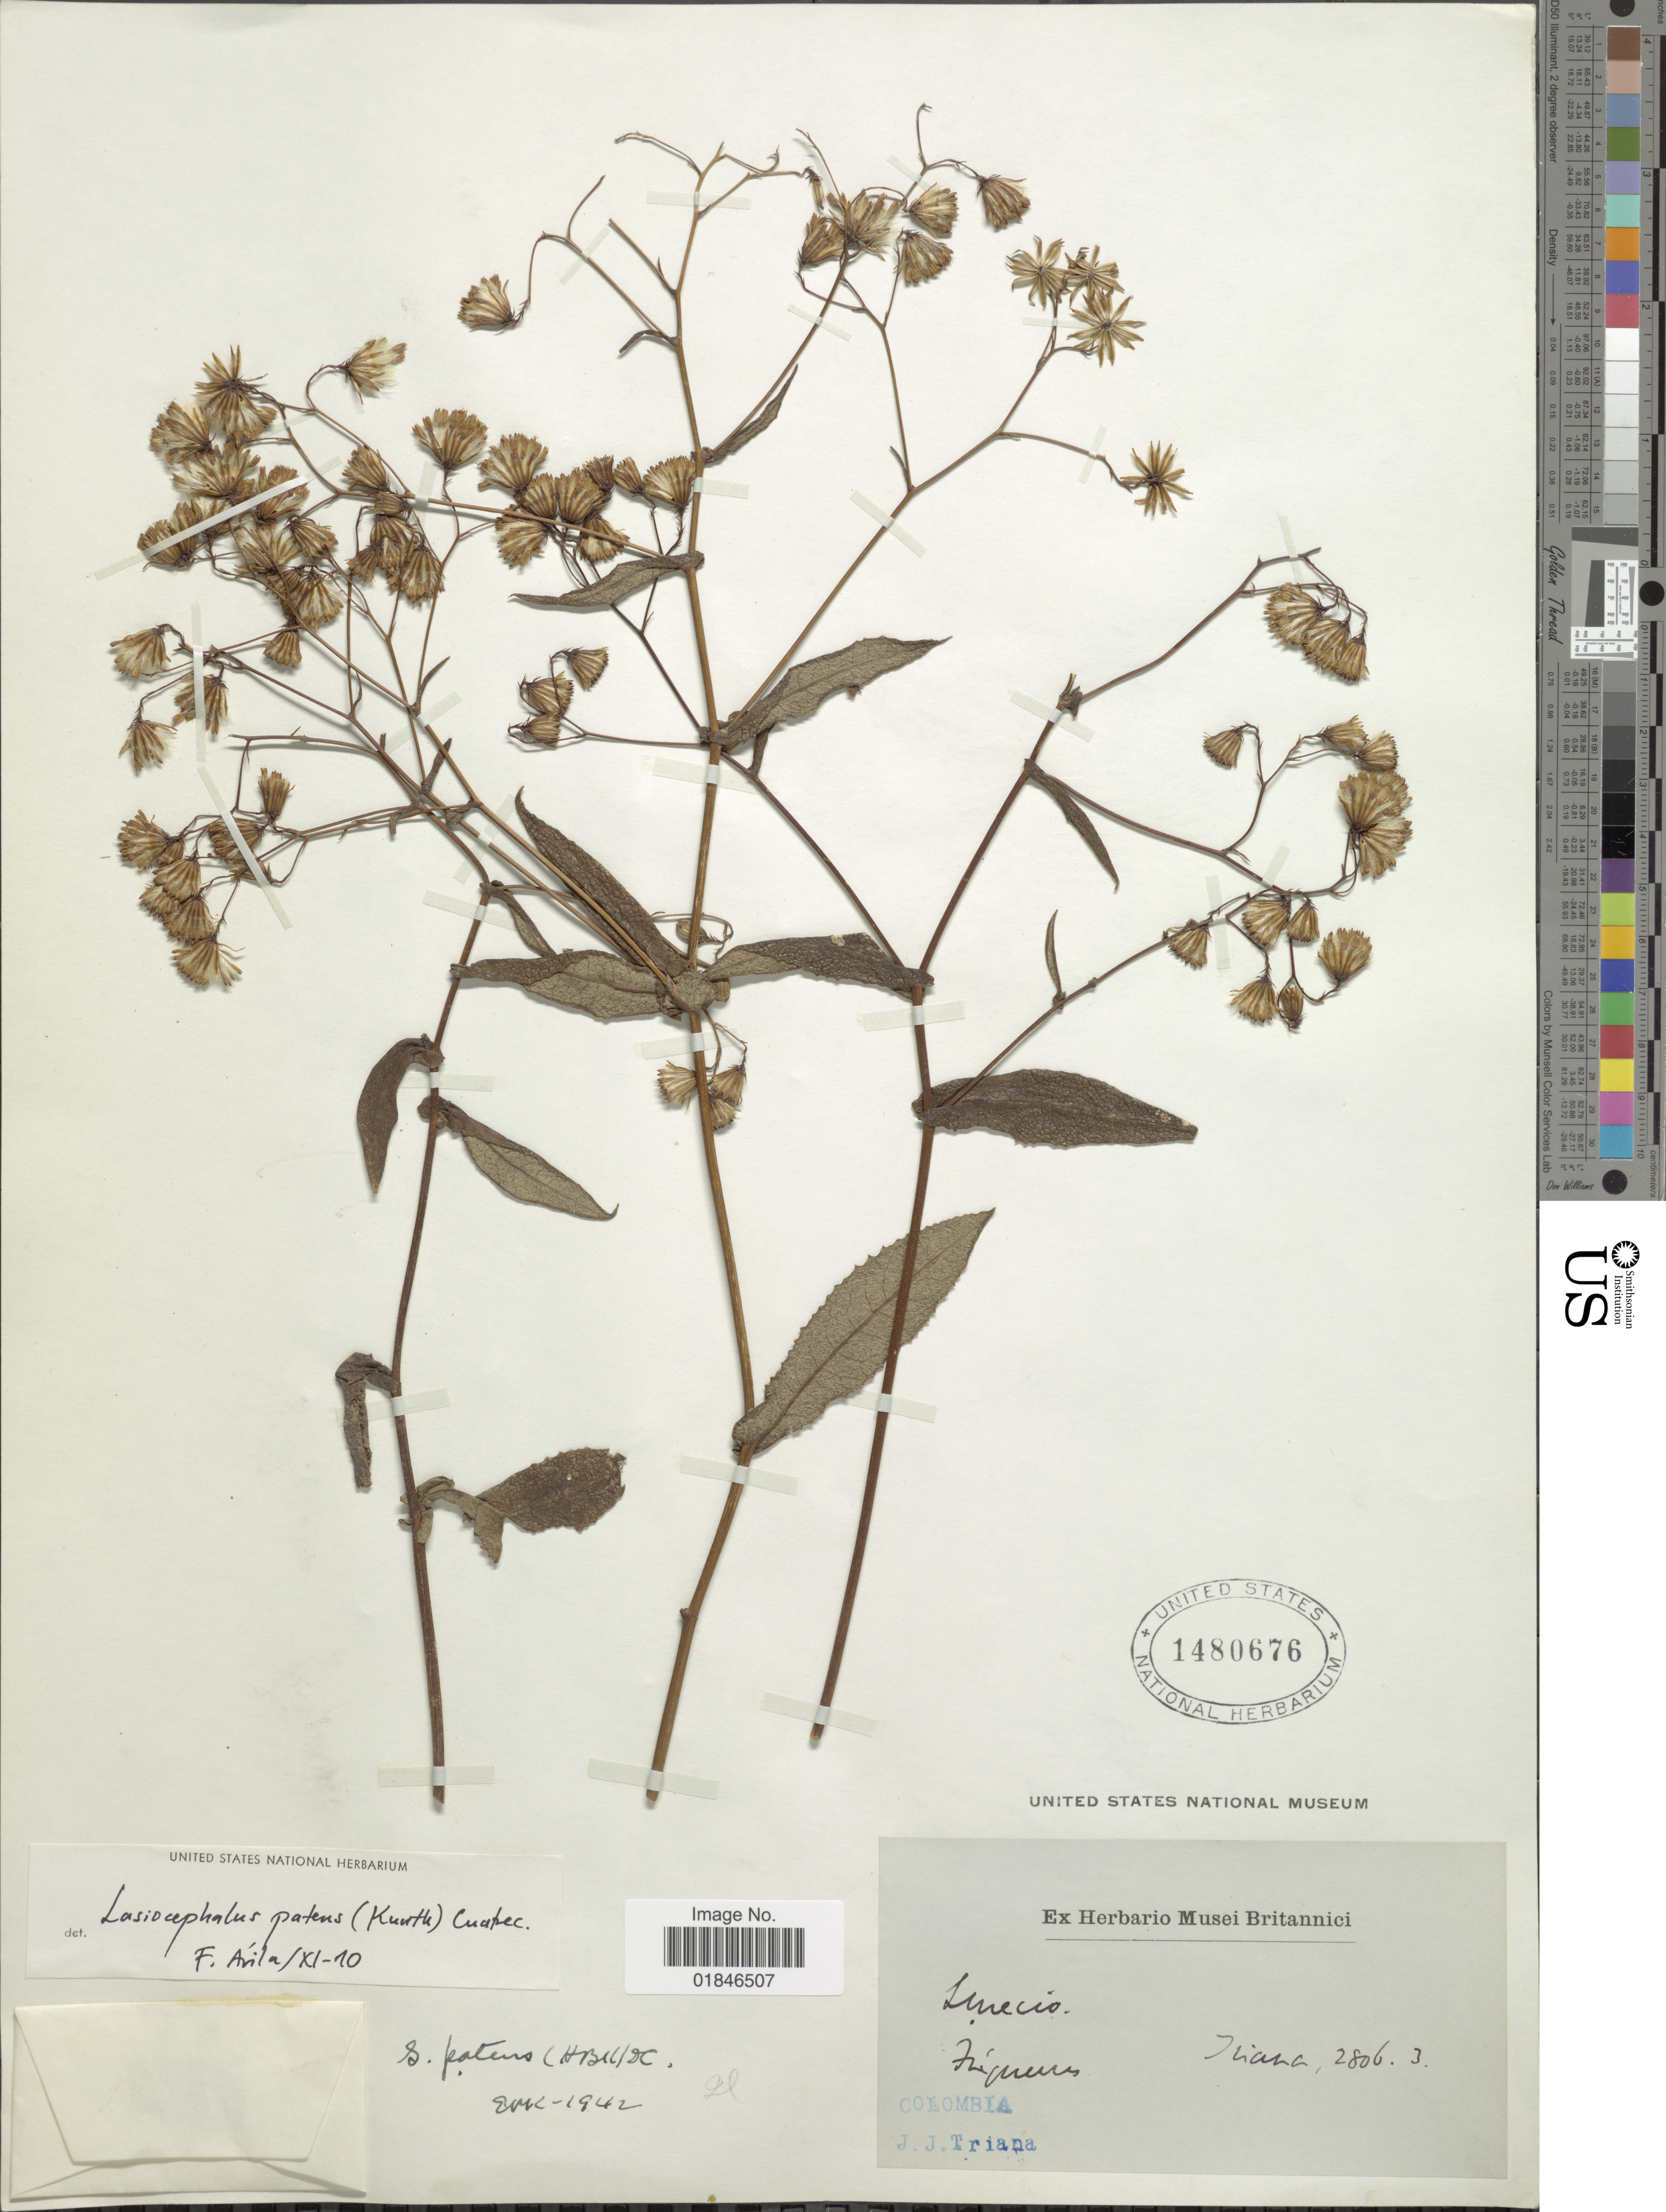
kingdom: Plantae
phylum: Tracheophyta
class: Magnoliopsida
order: Asterales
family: Asteraceae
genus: Senecio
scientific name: Senecio patens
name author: (Kunth) DC.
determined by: Salomon, Luciana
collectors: J. J. Triana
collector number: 2806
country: Colombia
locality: Colombia [illegible text].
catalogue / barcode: US 1480676